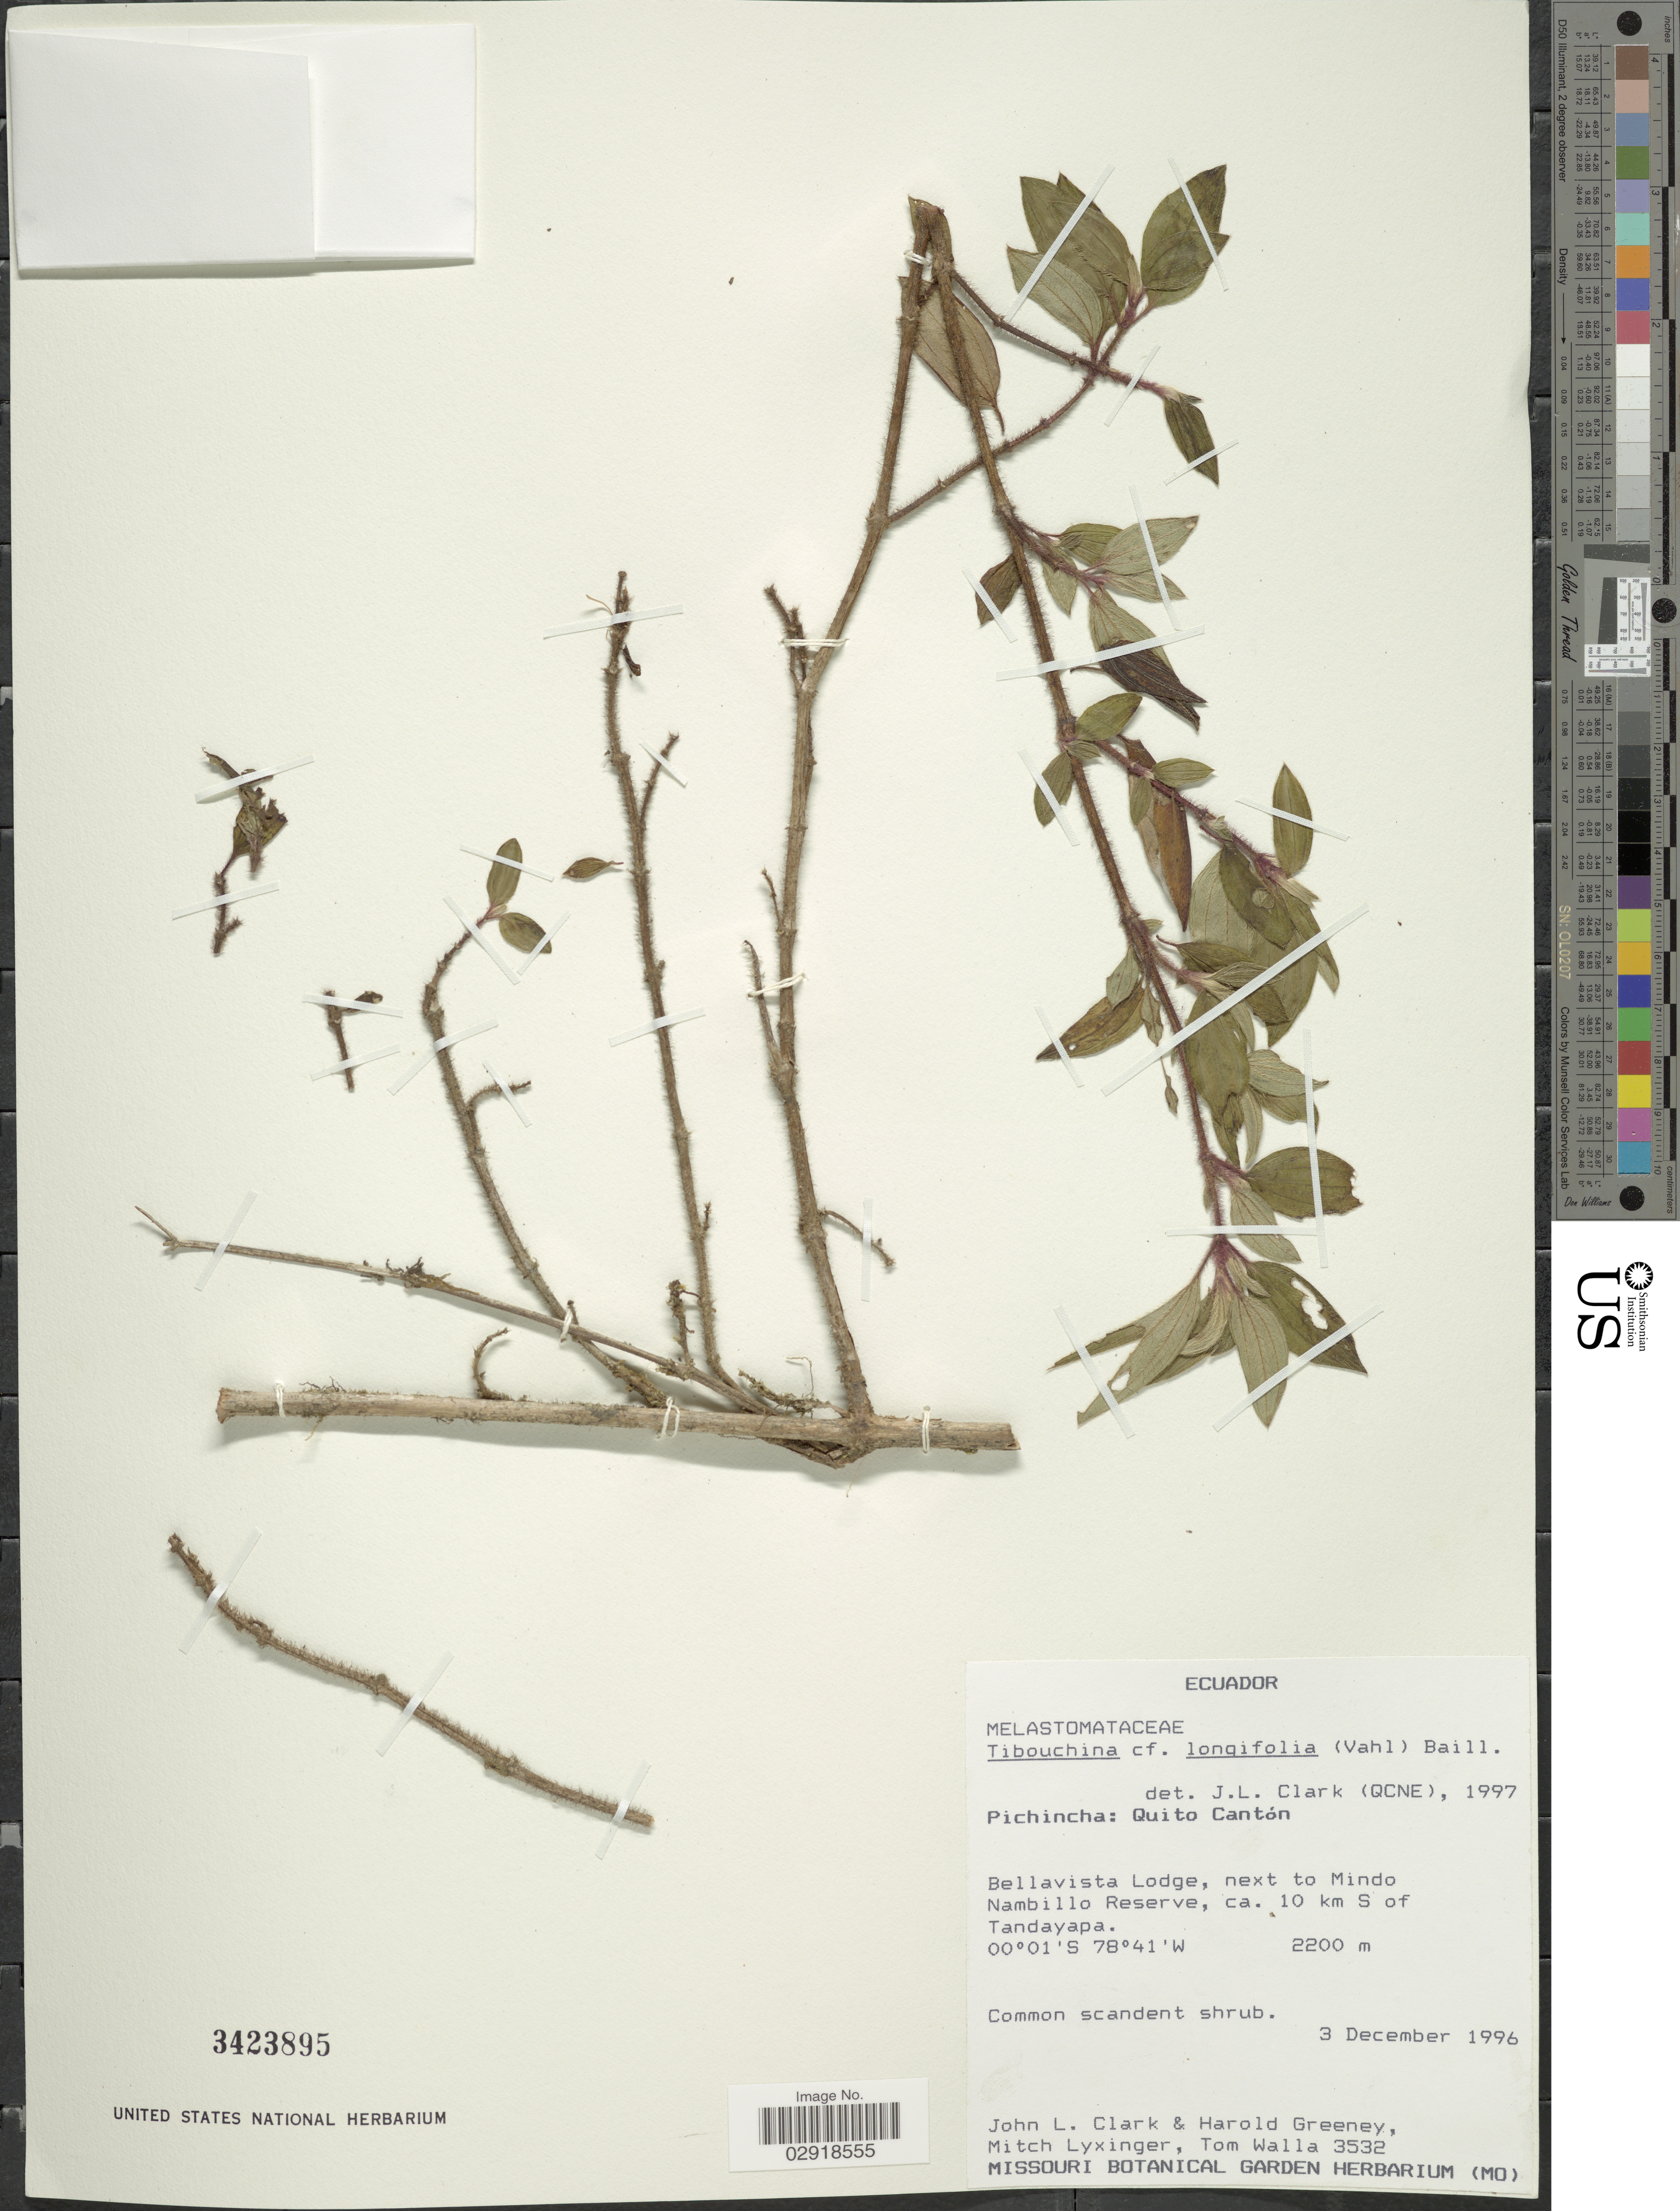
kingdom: Plantae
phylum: Tracheophyta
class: Magnoliopsida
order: Myrtales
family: Melastomataceae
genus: Monochaetum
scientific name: Monochaetum hartwegianum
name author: Naudin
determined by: Cotton, E.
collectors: J. L. Clark, H. Greeney, M. Lyxinger & T. Walla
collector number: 3532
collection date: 1996-12-03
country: Ecuador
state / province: Pichincha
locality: Quito Cantón. Bellavista Lodge, next to Mindo Nambillo Reserve, ca. 10 km S of Tandayapa.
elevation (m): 2200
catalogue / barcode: US 3423895